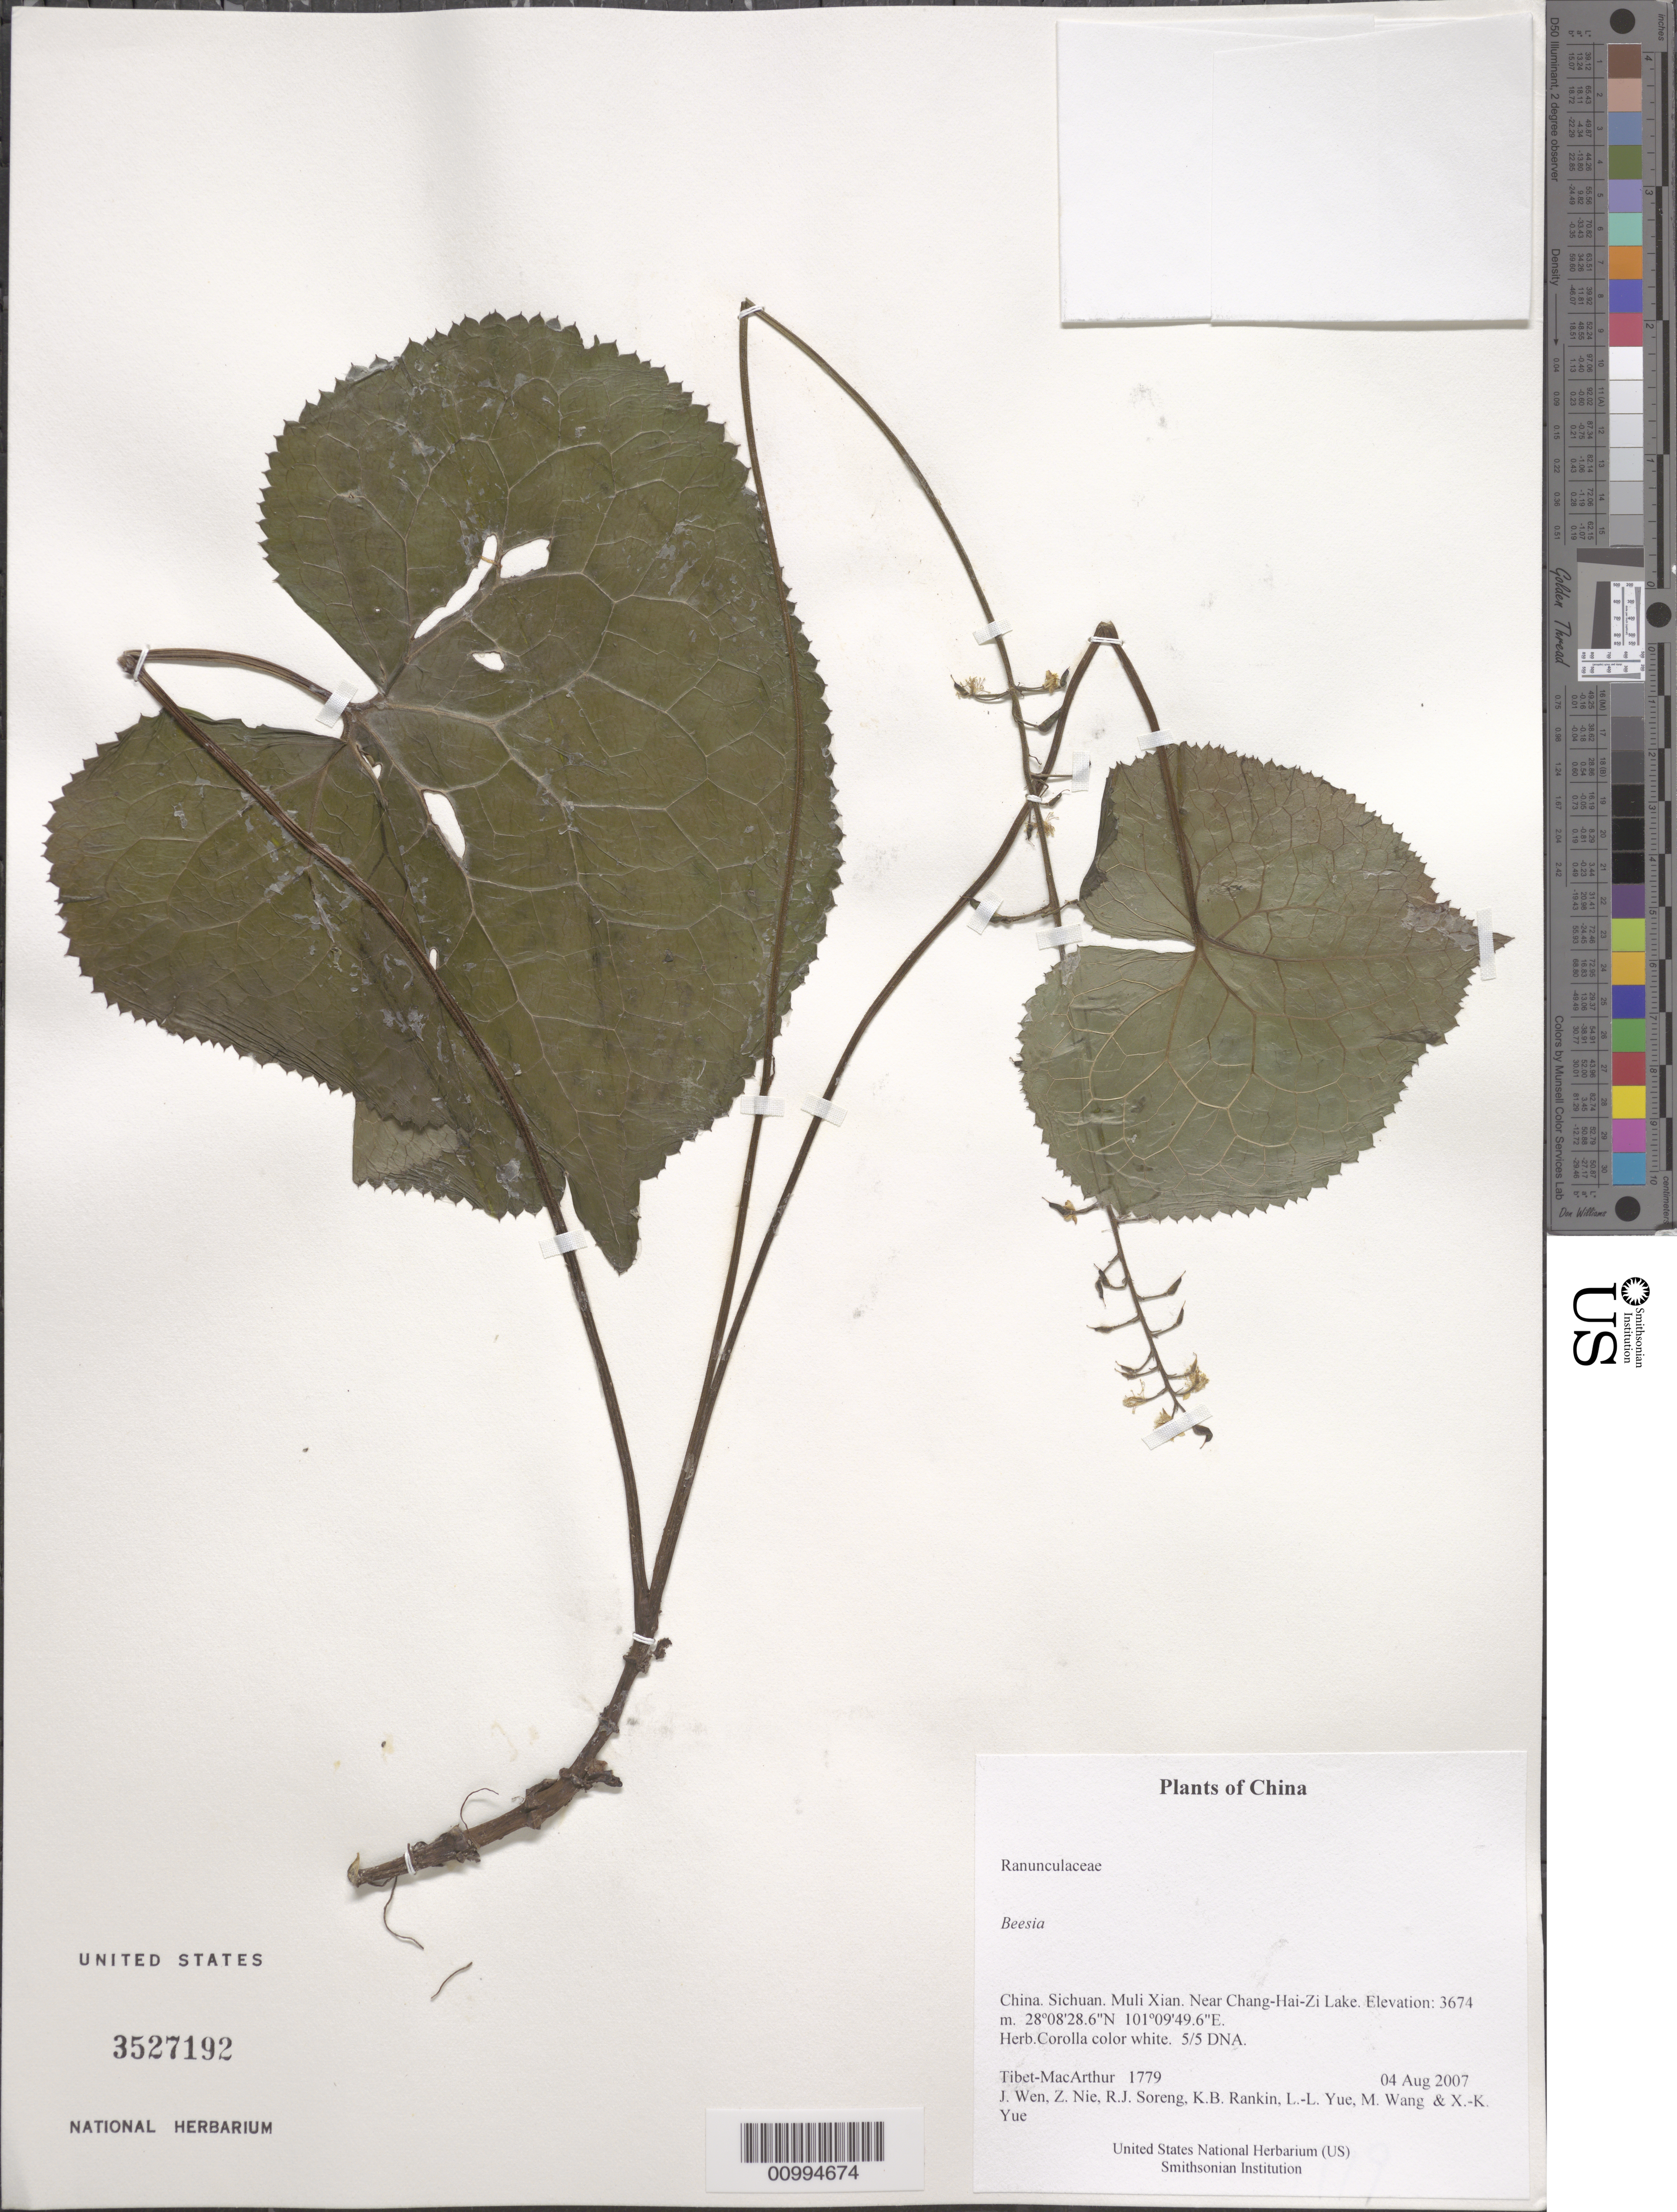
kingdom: Plantae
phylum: Tracheophyta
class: Magnoliopsida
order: Ranunculales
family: Ranunculaceae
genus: Beesia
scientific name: Beesia sp.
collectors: Tibet-MacArthur, J. Wen, Z. Nie, R. J. Soreng, K. Rankin, L. Yue, M. Wang & X. Yue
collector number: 1779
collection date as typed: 04 Aug 2007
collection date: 2007-08-04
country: China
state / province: Sichuan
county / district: Muli Xian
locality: Near Chang-Hai-Zi Lake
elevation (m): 3674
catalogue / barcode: US 3527192